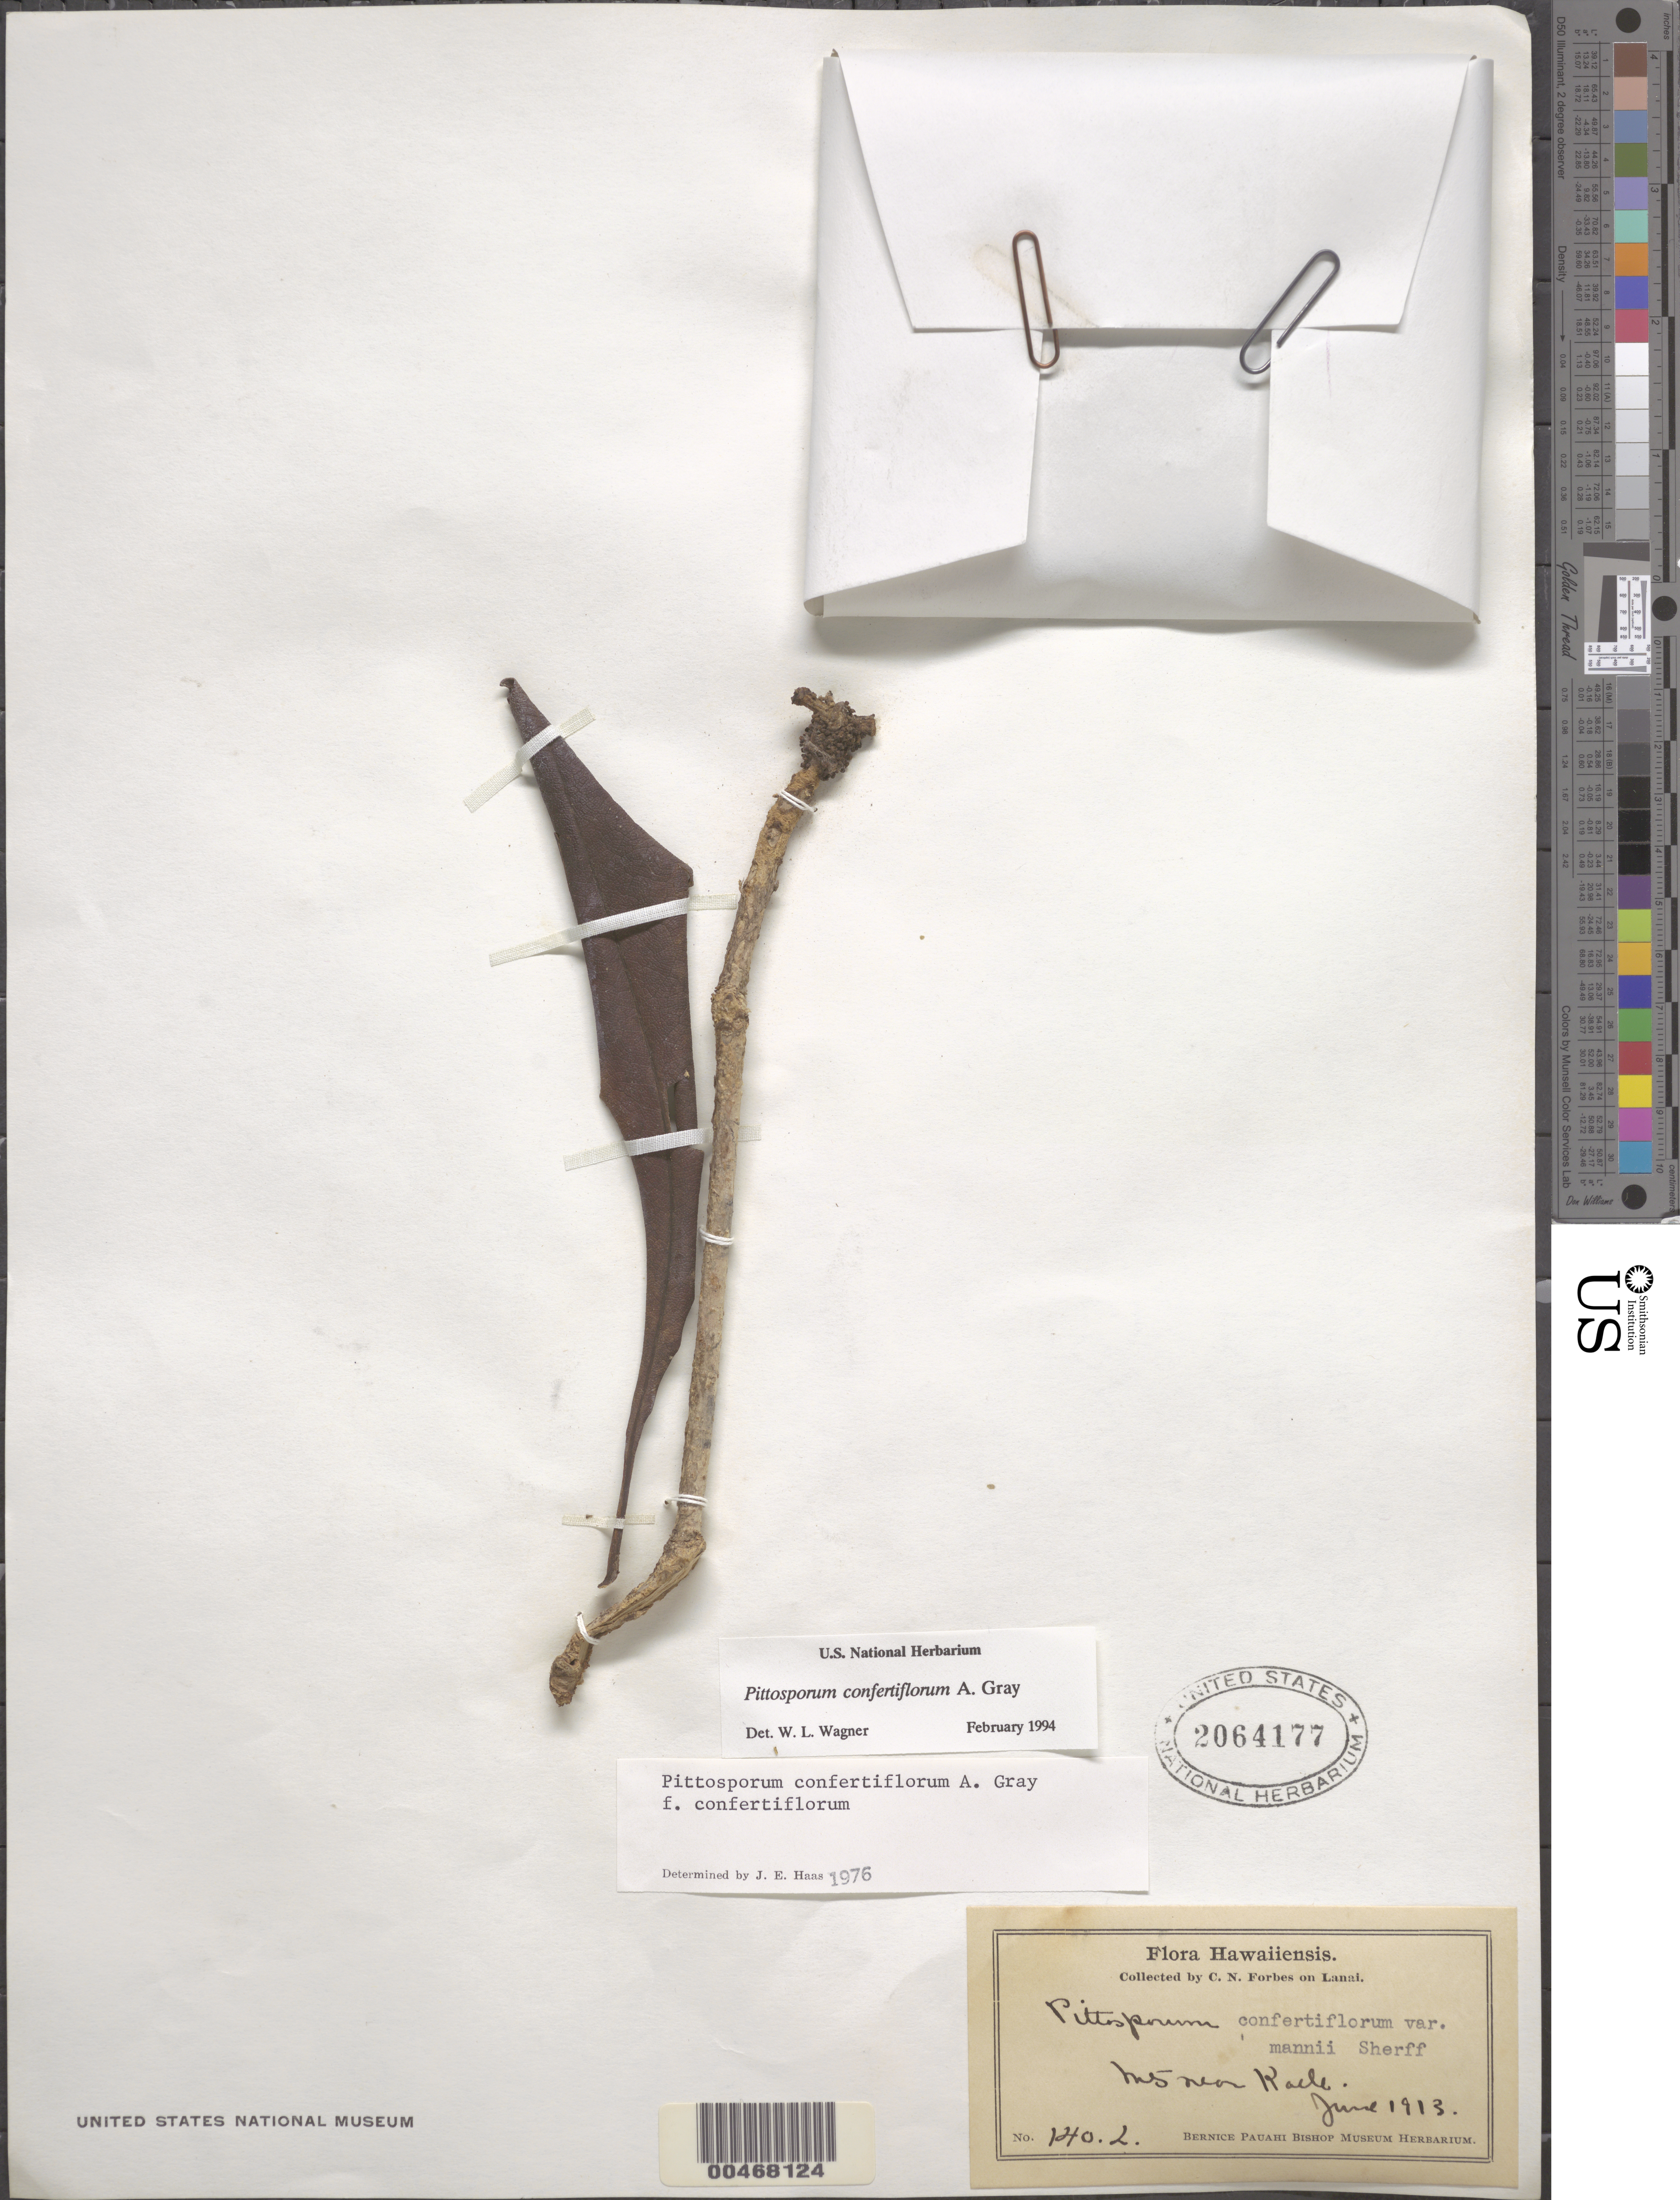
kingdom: Plantae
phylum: Tracheophyta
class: Magnoliopsida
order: Apiales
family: Pittosporaceae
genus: Pittosporum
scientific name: Pittosporum confertiflorum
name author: A. Gray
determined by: Wagner, W. L., (BOT), Smithsonian Institution - National Museum of Natural History (UNITED STATES)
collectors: C. N. Forbes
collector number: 140.L.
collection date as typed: Jun 1913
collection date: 1913-06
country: United States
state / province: Hawaii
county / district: Maui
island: Lana'i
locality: Mts. near Kaele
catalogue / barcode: US 2064177